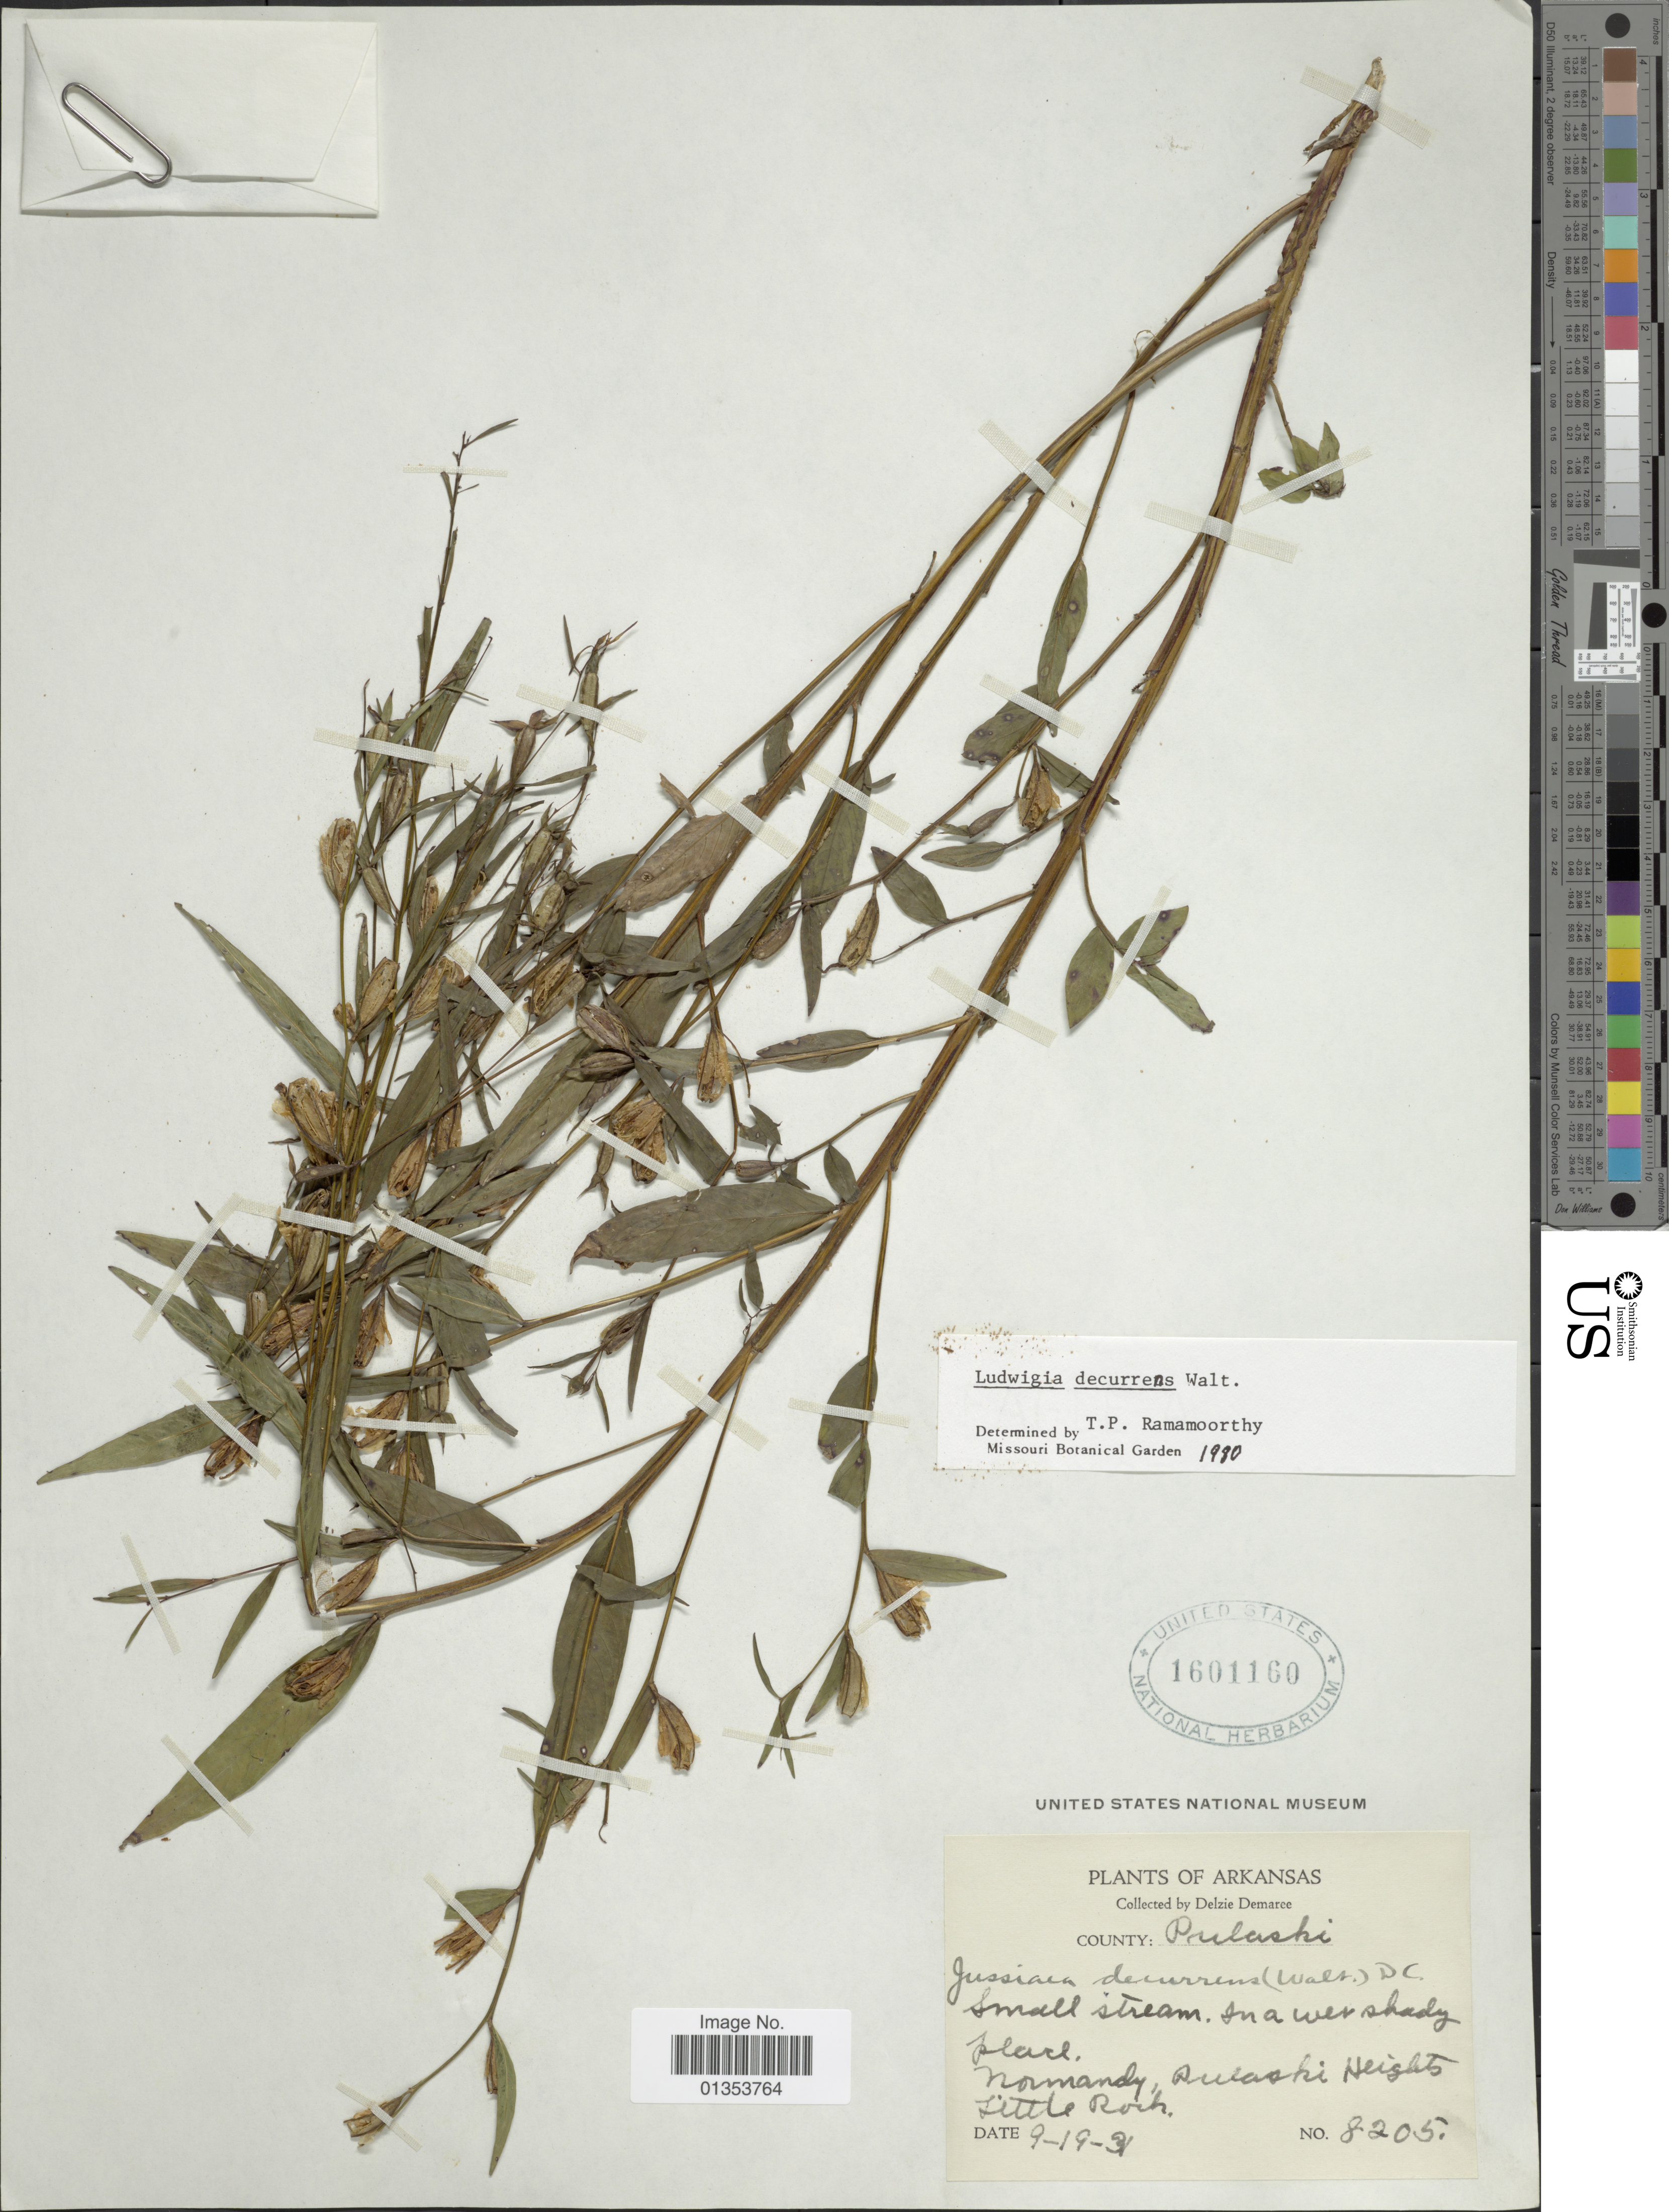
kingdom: Plantae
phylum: Tracheophyta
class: Magnoliopsida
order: Myrtales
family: Onagraceae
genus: Ludwigia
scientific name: Ludwigia decurrens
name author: Walter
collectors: D. Demaree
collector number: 8205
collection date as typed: Transcribed d/m/y: 19/9/31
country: United States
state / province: Arkansas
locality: County: Pulashi, Normandy Pulashi Heights Little Rock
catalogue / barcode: US 1601160